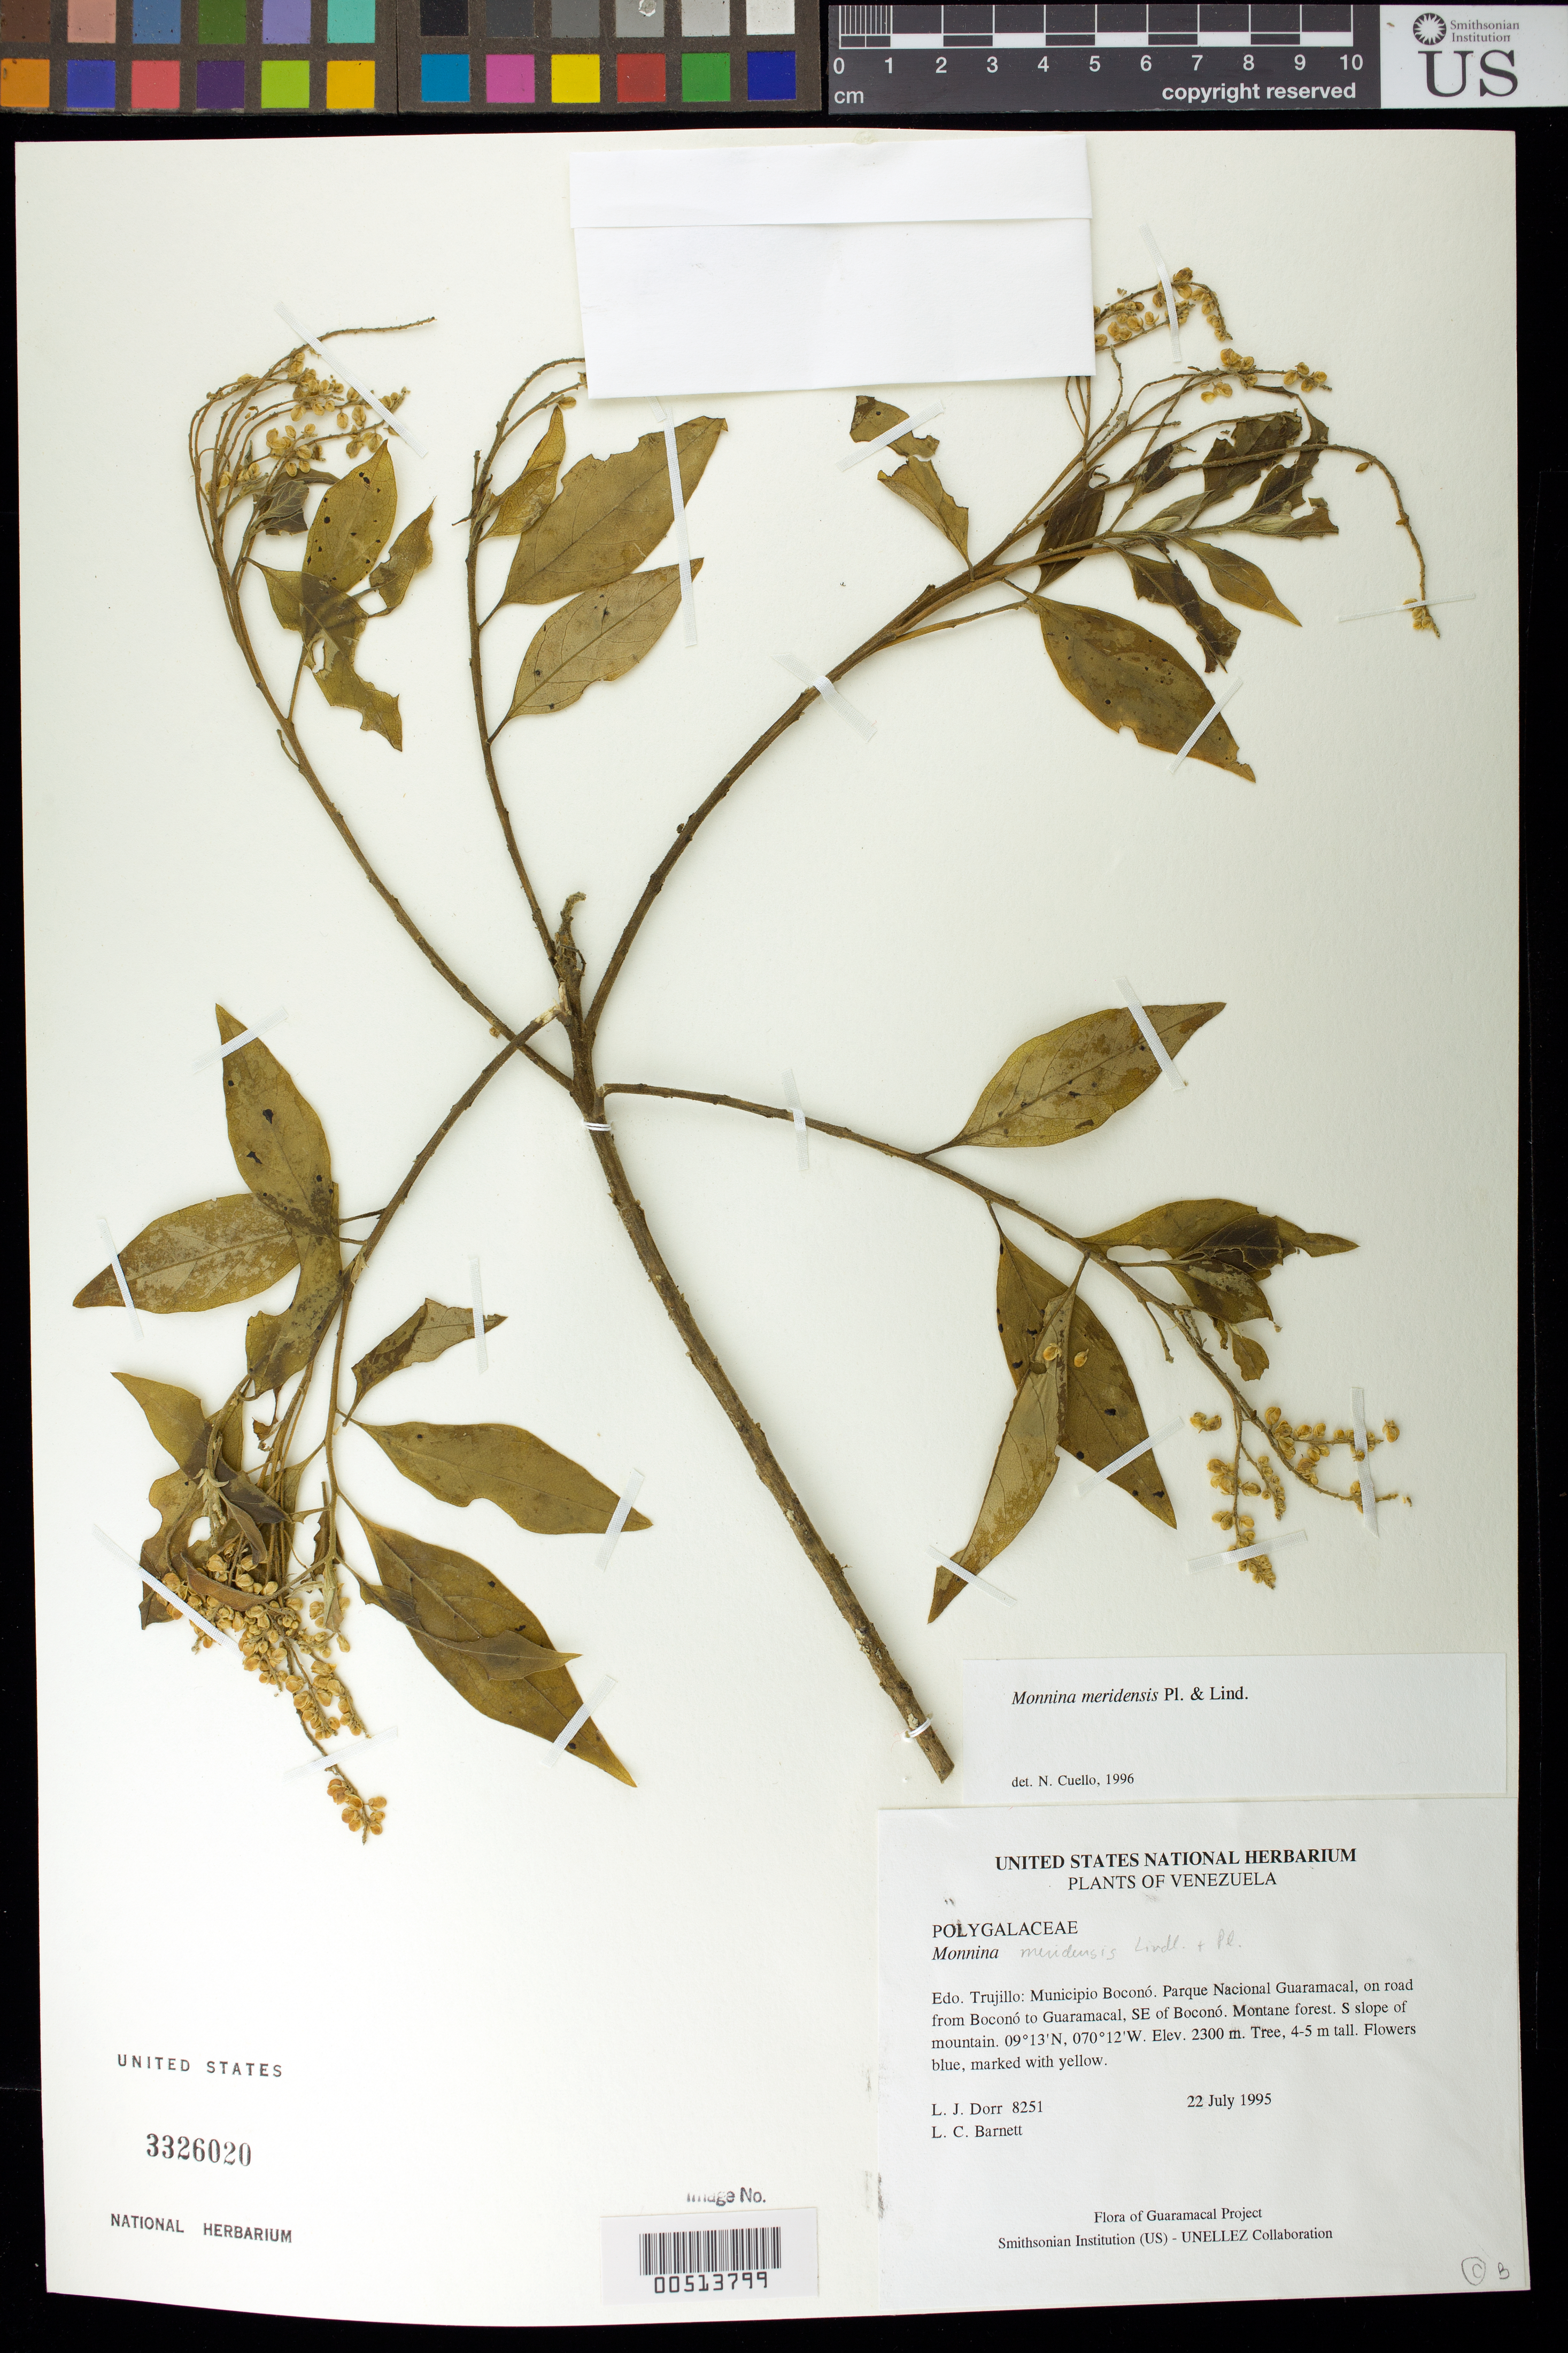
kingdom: Plantae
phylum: Tracheophyta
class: Magnoliopsida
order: Fabales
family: Polygalaceae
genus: Monnina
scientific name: Monnina meridensis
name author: Planch. & B.L. Linden ex Wedd.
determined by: Cuello, Nidia L.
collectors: L. J. Dorr & L. C. Barnett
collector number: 8251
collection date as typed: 22 Jul 1995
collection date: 1995-07-22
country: Venezuela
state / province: Trujillo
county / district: Boconó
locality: Parque Nacional Guaramacal, road from Boconó to Guaramacal, SE of Boconó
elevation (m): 2300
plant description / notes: PORT, US, VEN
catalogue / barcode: US 3326020